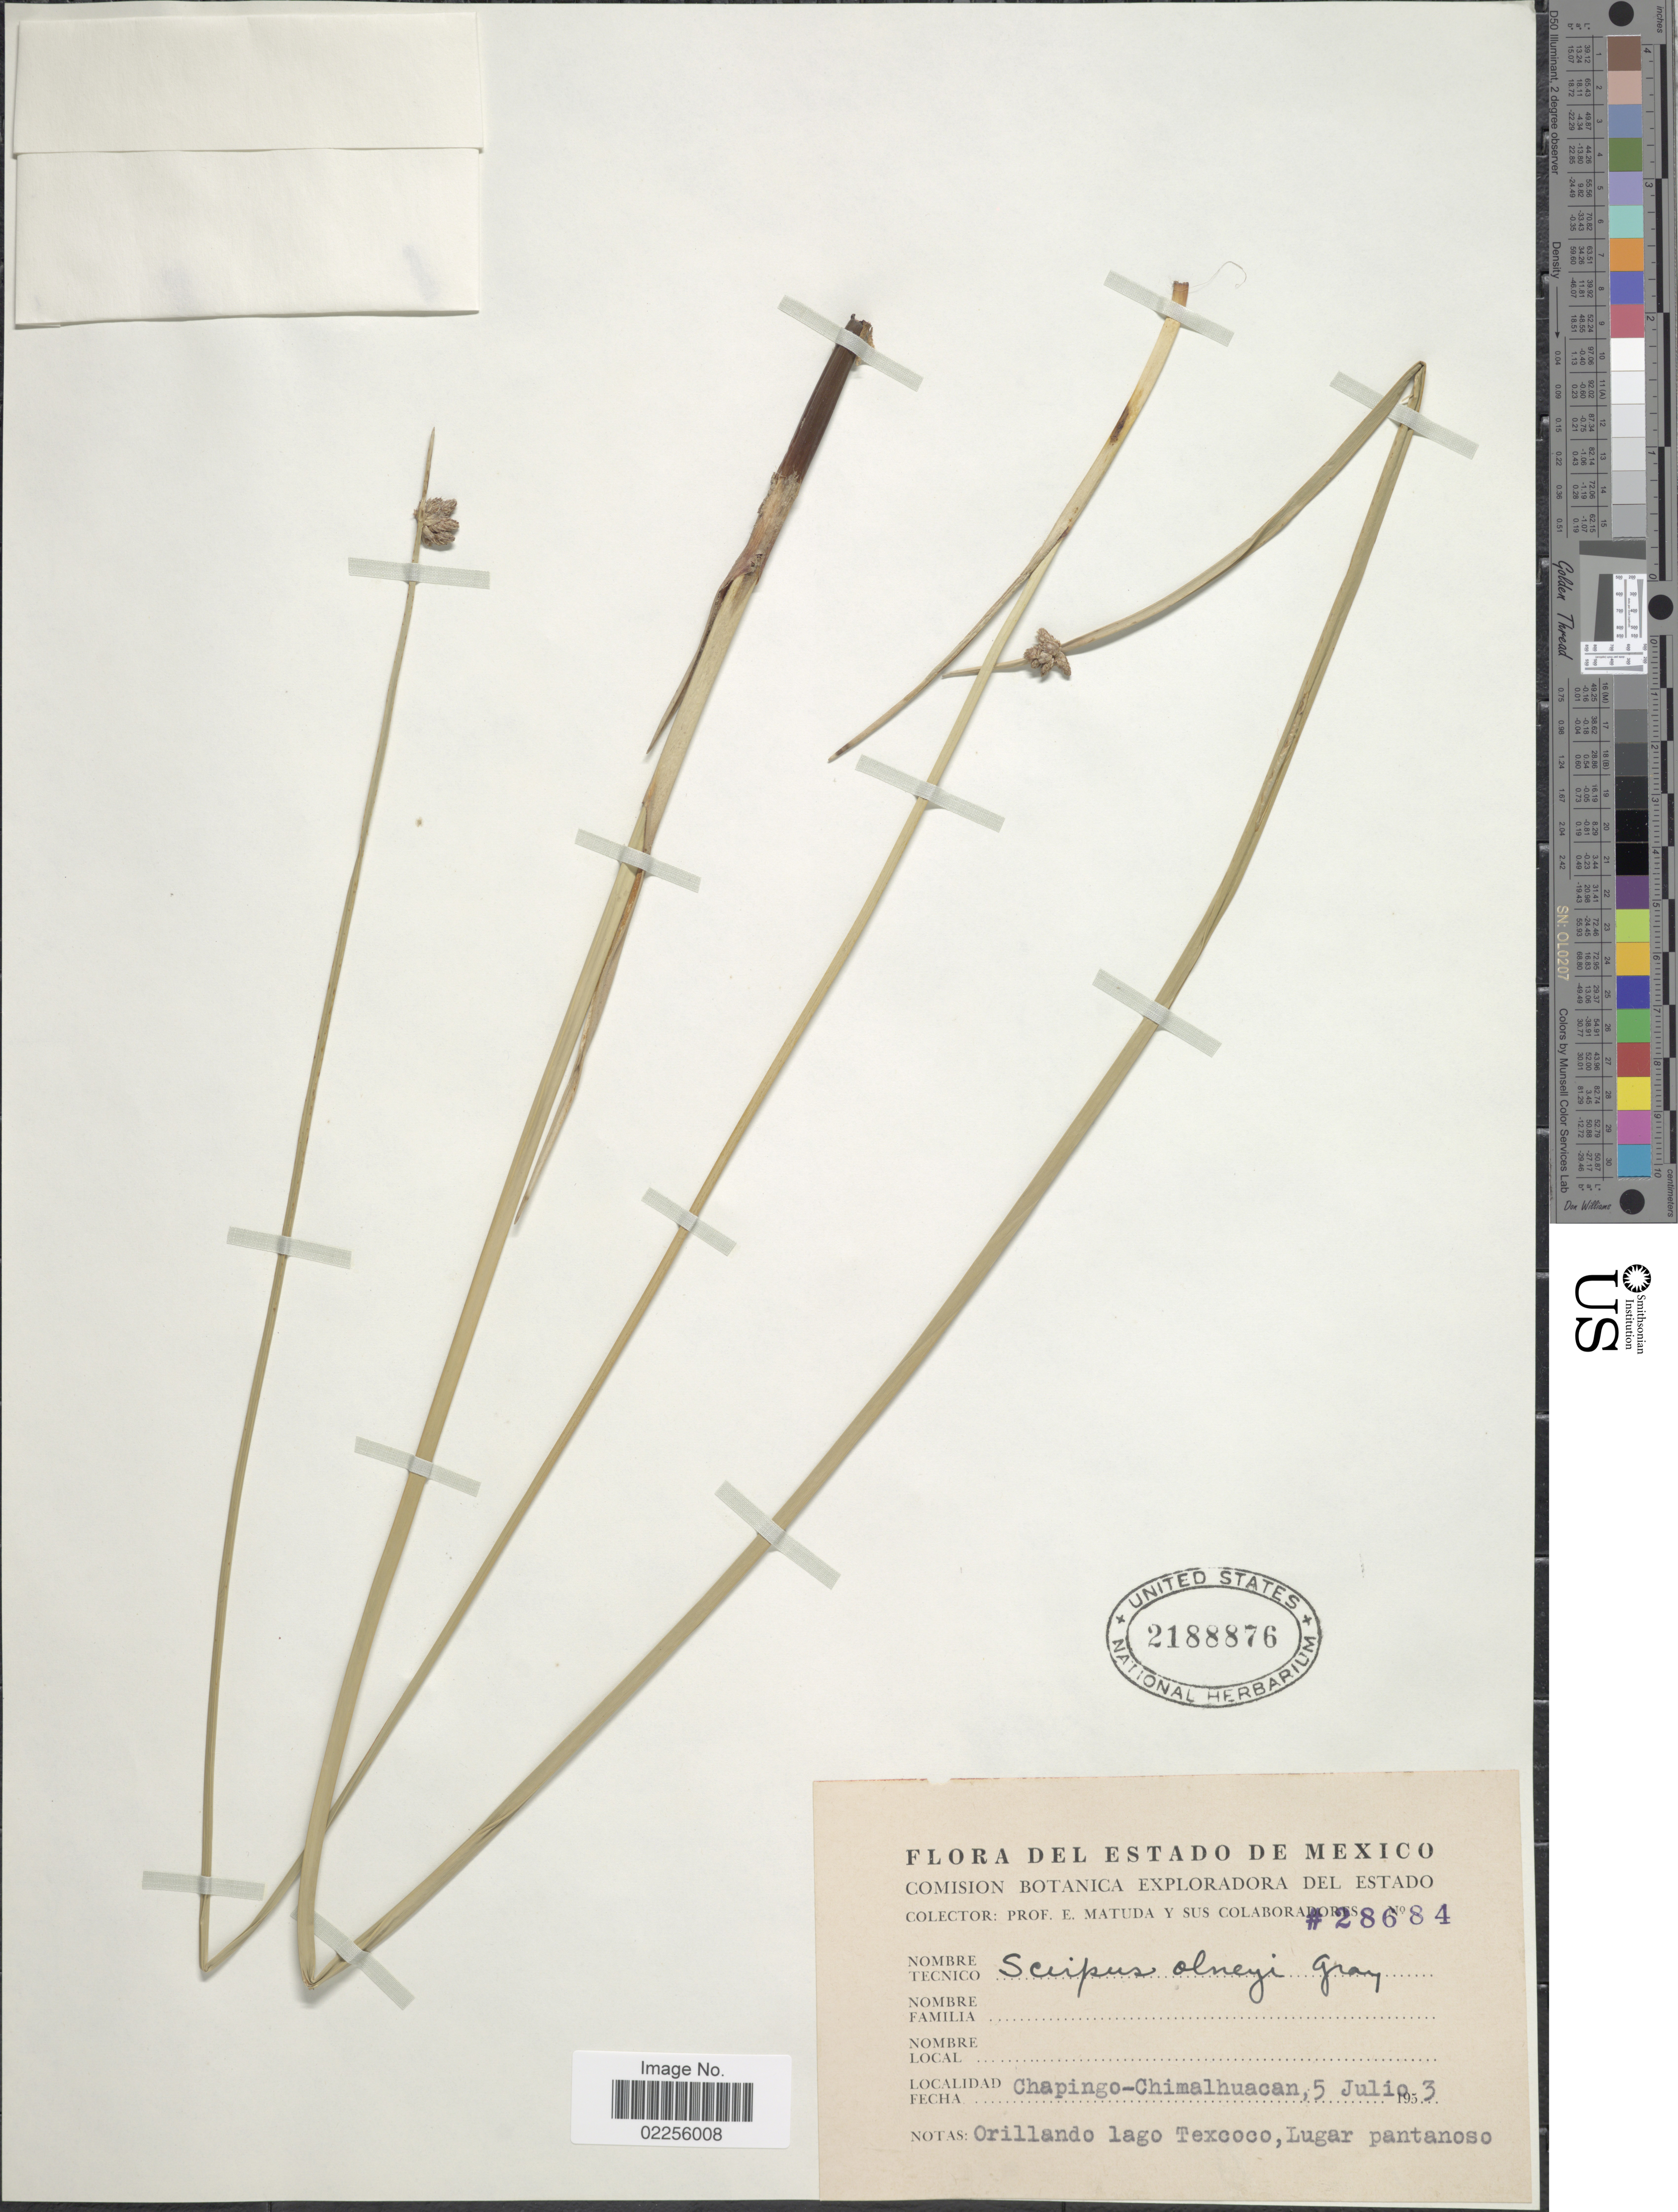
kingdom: Plantae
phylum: Tracheophyta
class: Liliopsida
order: Poales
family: Cyperaceae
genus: Schoenoplectus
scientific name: Schoenoplectus americanus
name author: (Pers.) Volkart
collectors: E. Matuda & Sus Colaboradores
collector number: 28684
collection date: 1953-07-05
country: Mexico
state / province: México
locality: Chapingo-Chimalhuacan, Orillando lago Texcoco, Lugar pantanoso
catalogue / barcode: US 2188876